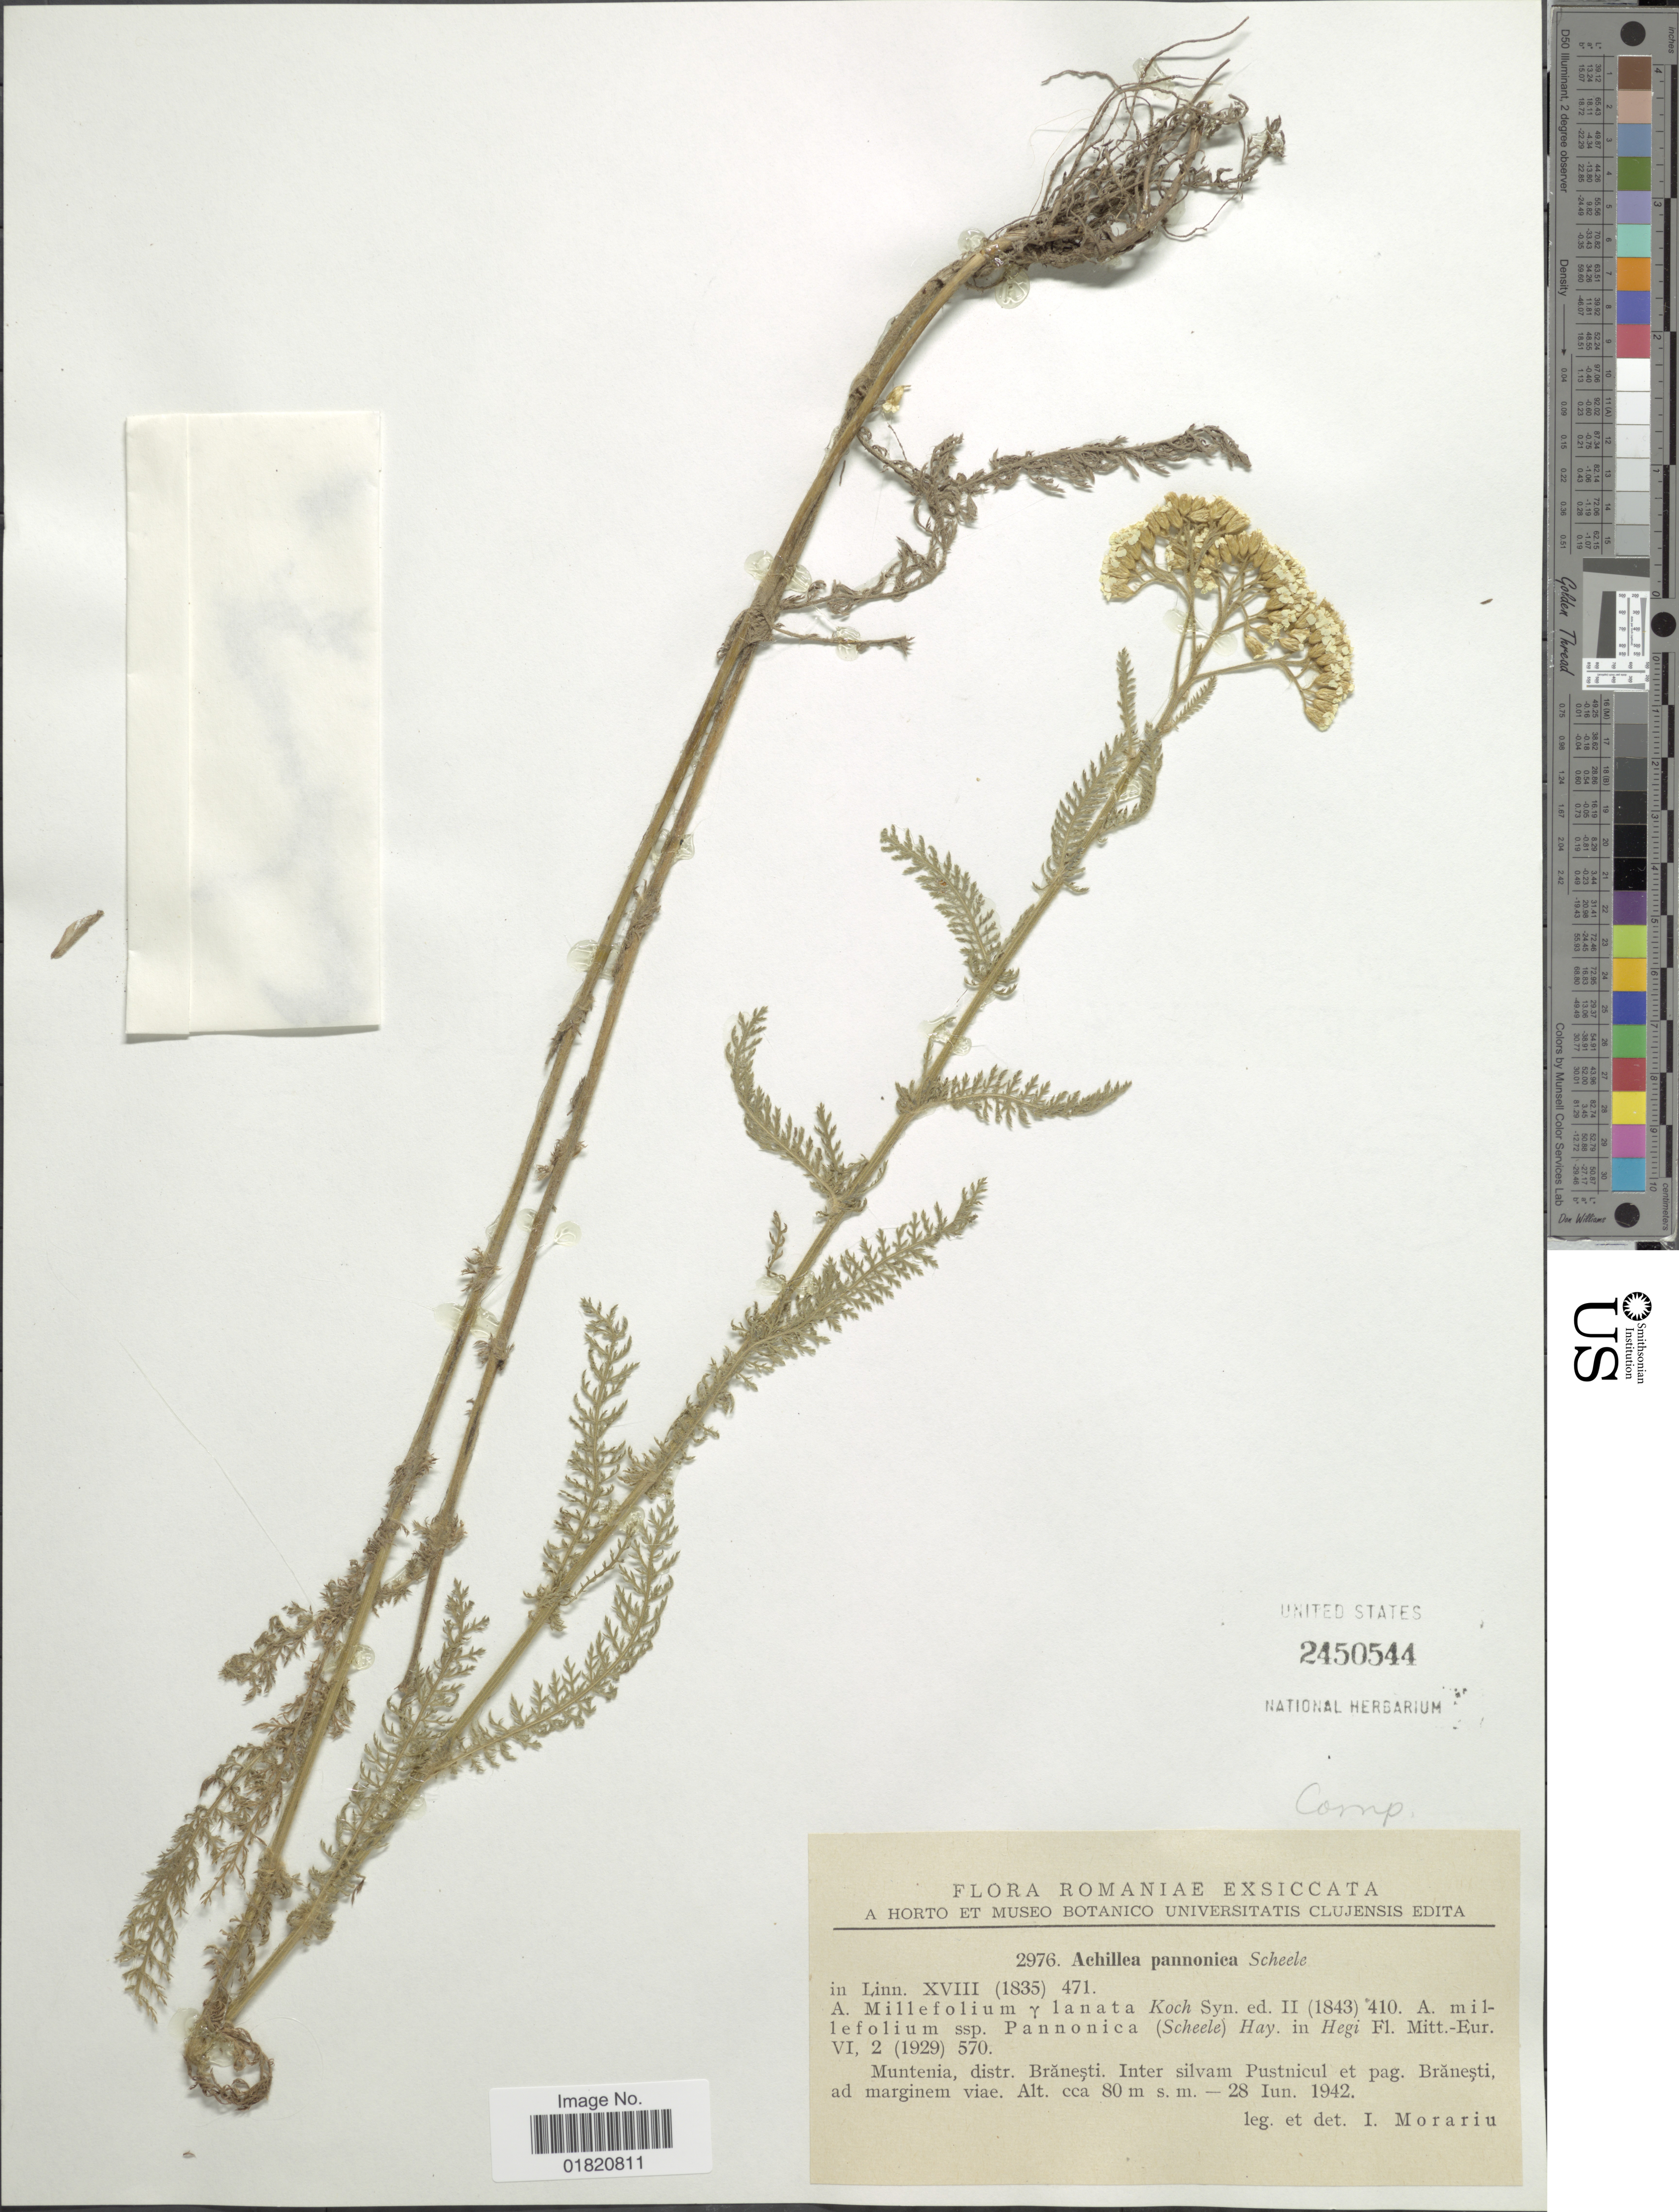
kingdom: Plantae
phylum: Tracheophyta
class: Magnoliopsida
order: Asterales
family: Asteraceae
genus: Achillea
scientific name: Achillea pannonica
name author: Scheele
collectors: I. Morariu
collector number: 2976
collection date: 1942-06-28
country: Romania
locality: Muntenia, distr. Branesti. Inter silvam Pustnicul et pag. Branesti, ad marginem viae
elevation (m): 80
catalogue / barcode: US 2450544